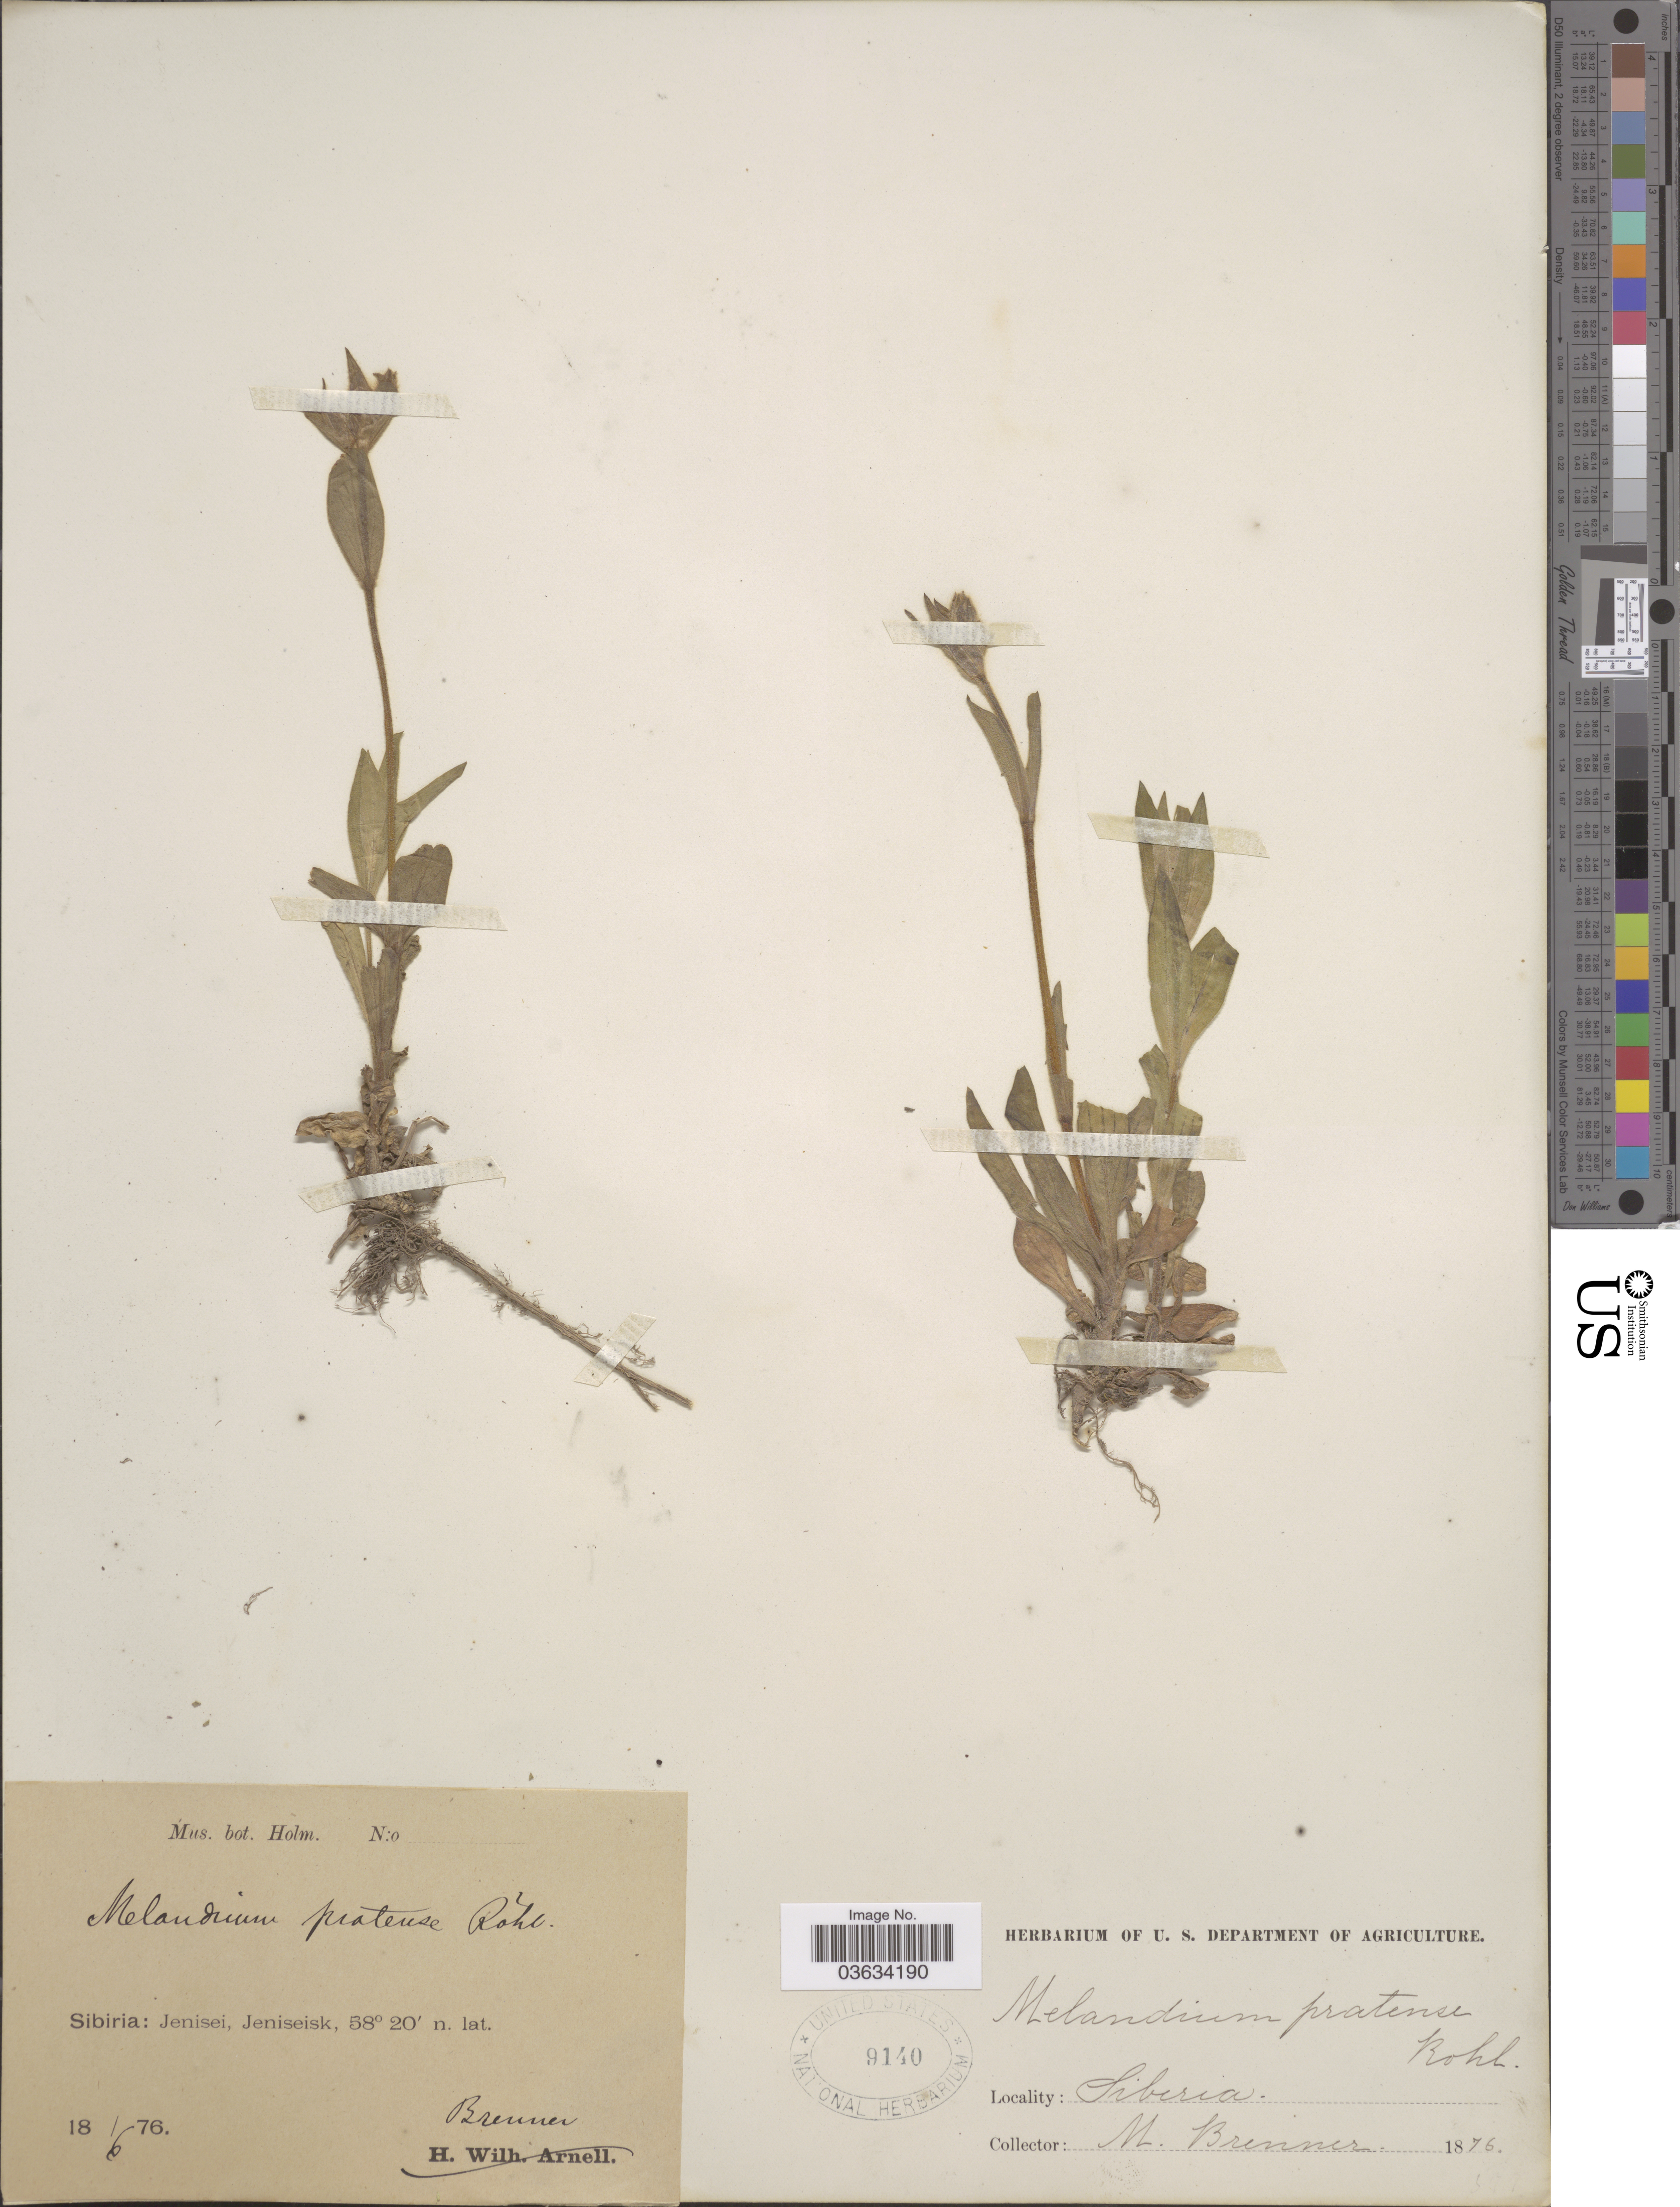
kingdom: Plantae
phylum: Tracheophyta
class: Magnoliopsida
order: Caryophyllales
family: Caryophyllaceae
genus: Silene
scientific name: Silene latifolia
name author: Poir.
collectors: M. Brenner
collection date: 1876-06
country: Russian Federation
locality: Sibiria: Jenisei, Jeniseisk.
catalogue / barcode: US 9140